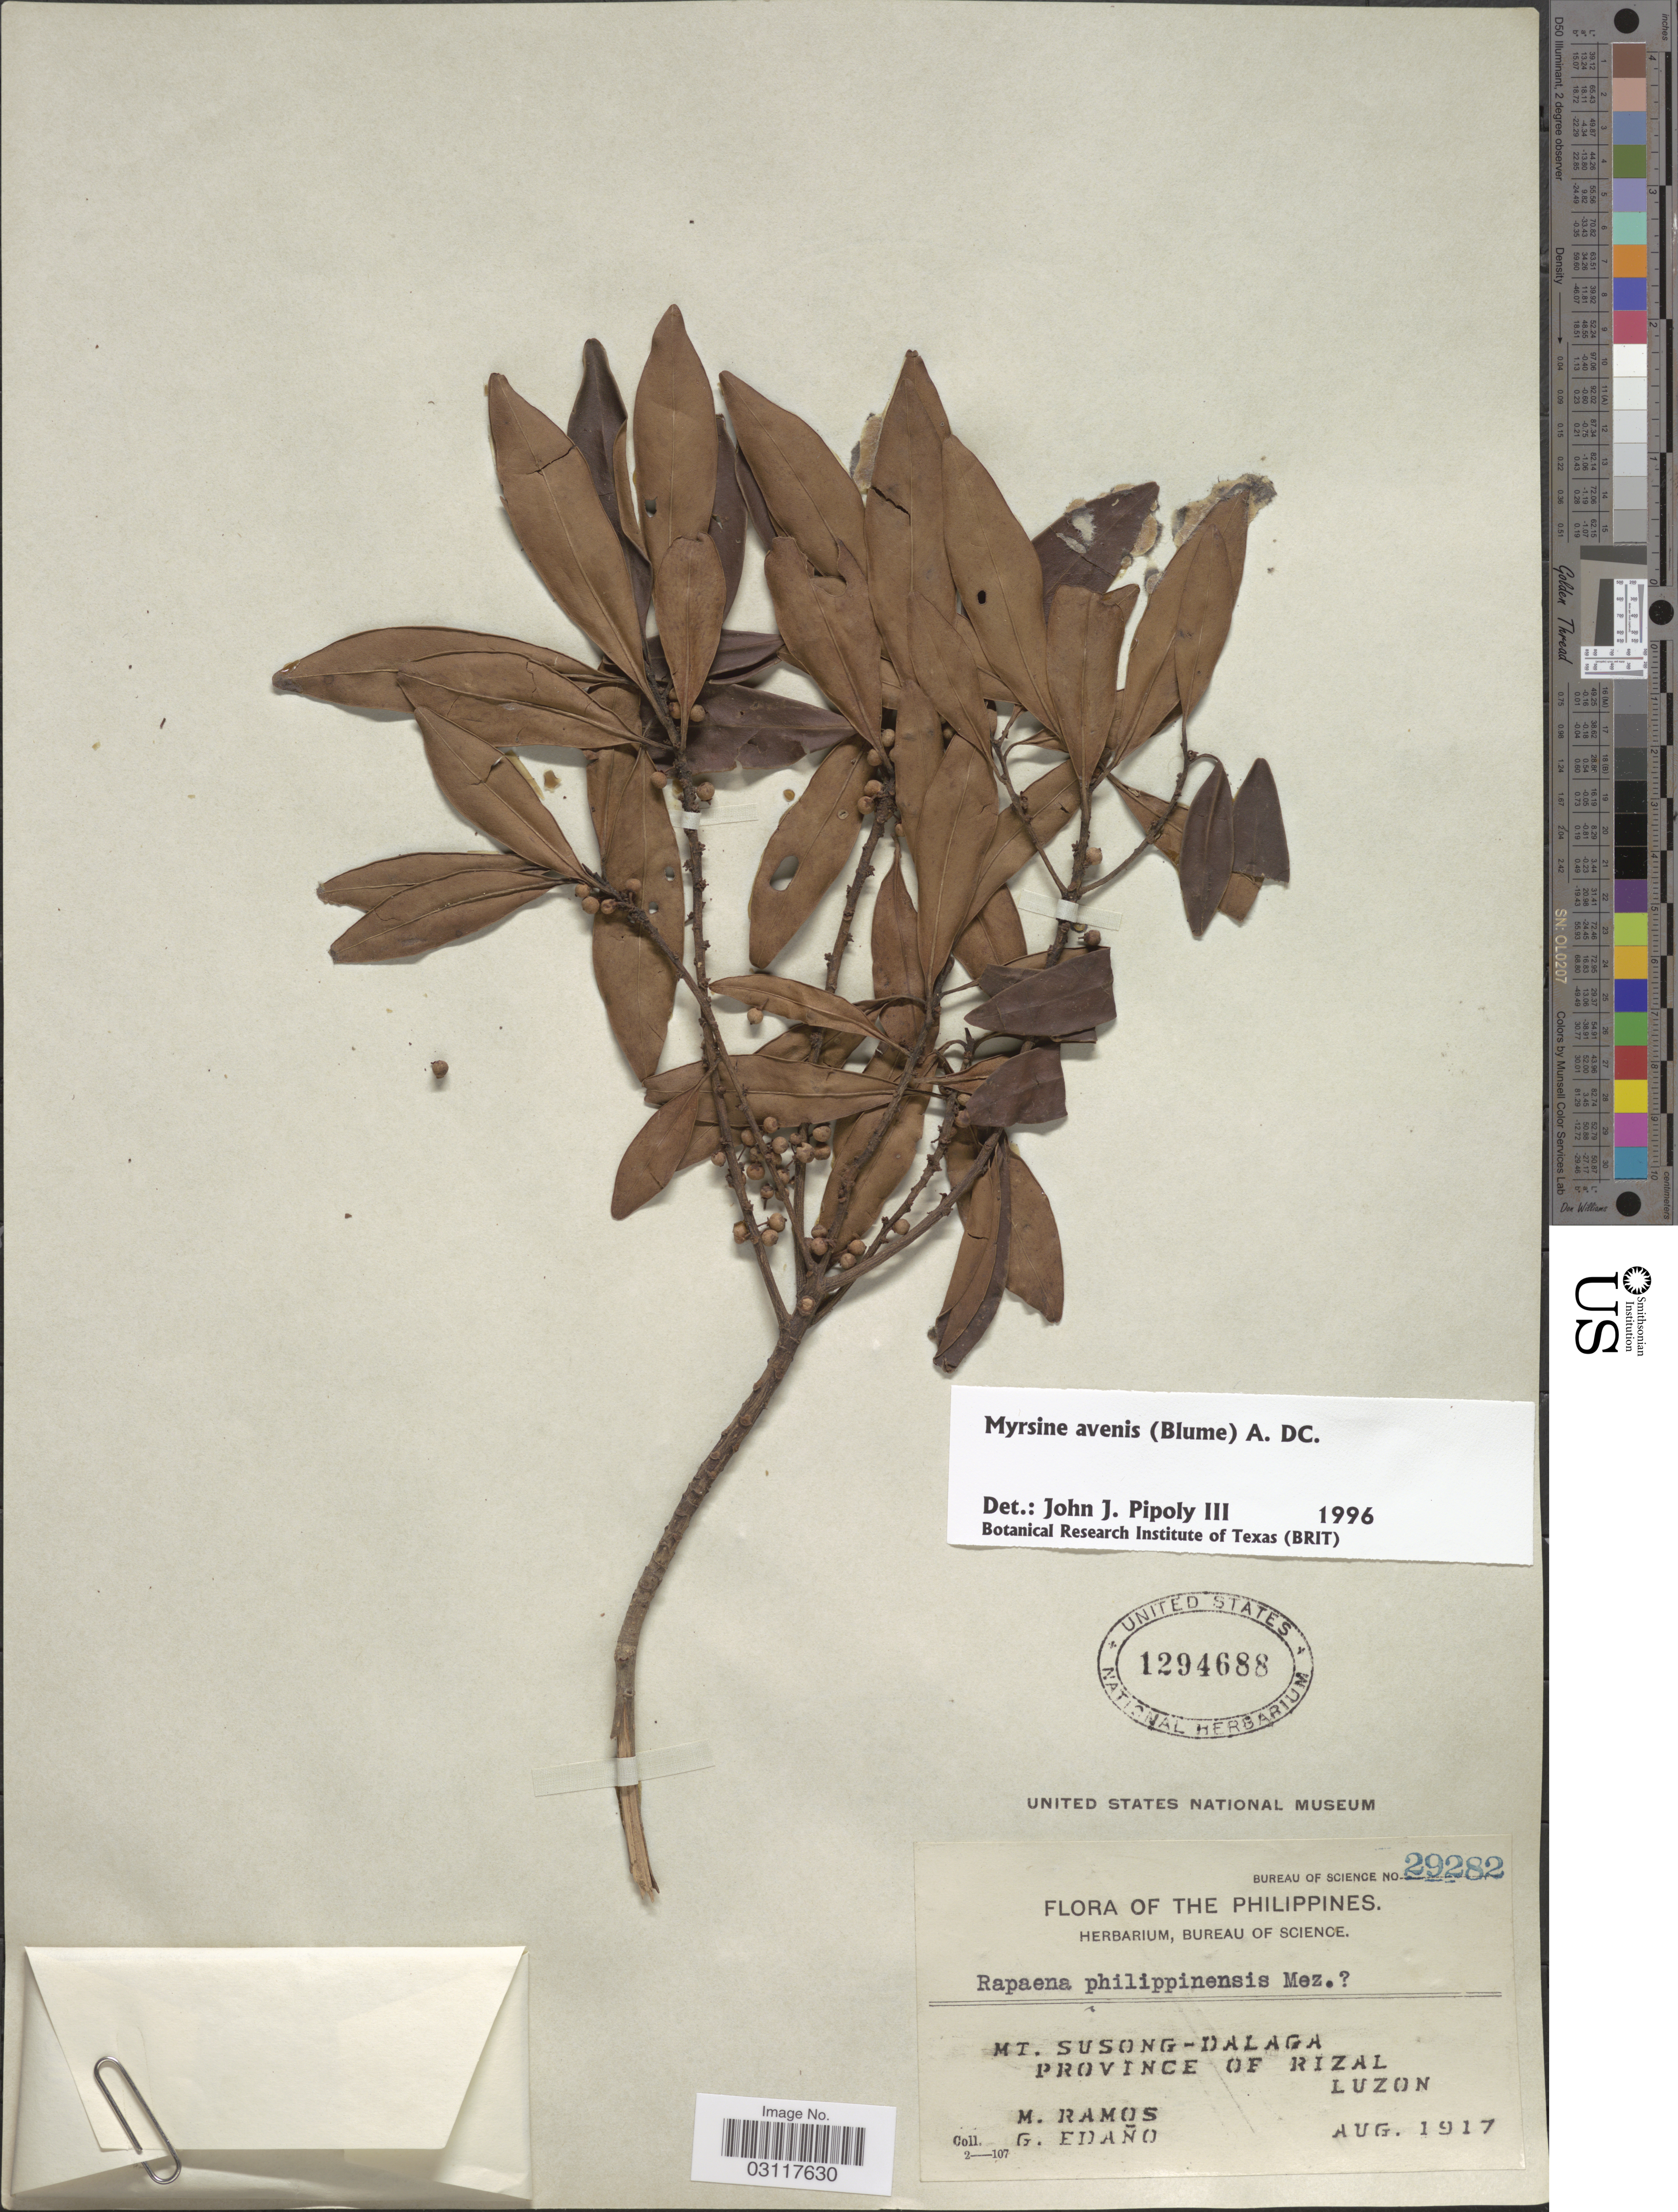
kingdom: Plantae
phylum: Tracheophyta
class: Magnoliopsida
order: Ericales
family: Primulaceae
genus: Myrsine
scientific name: Myrsine avenis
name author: A. DC.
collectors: M. Ramos & G. Edaño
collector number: Bureau of Sience 29282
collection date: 1917-08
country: Philippines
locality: Mt. Susong-Dalaga, Province of Rizal, Luzon.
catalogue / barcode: US 1294688